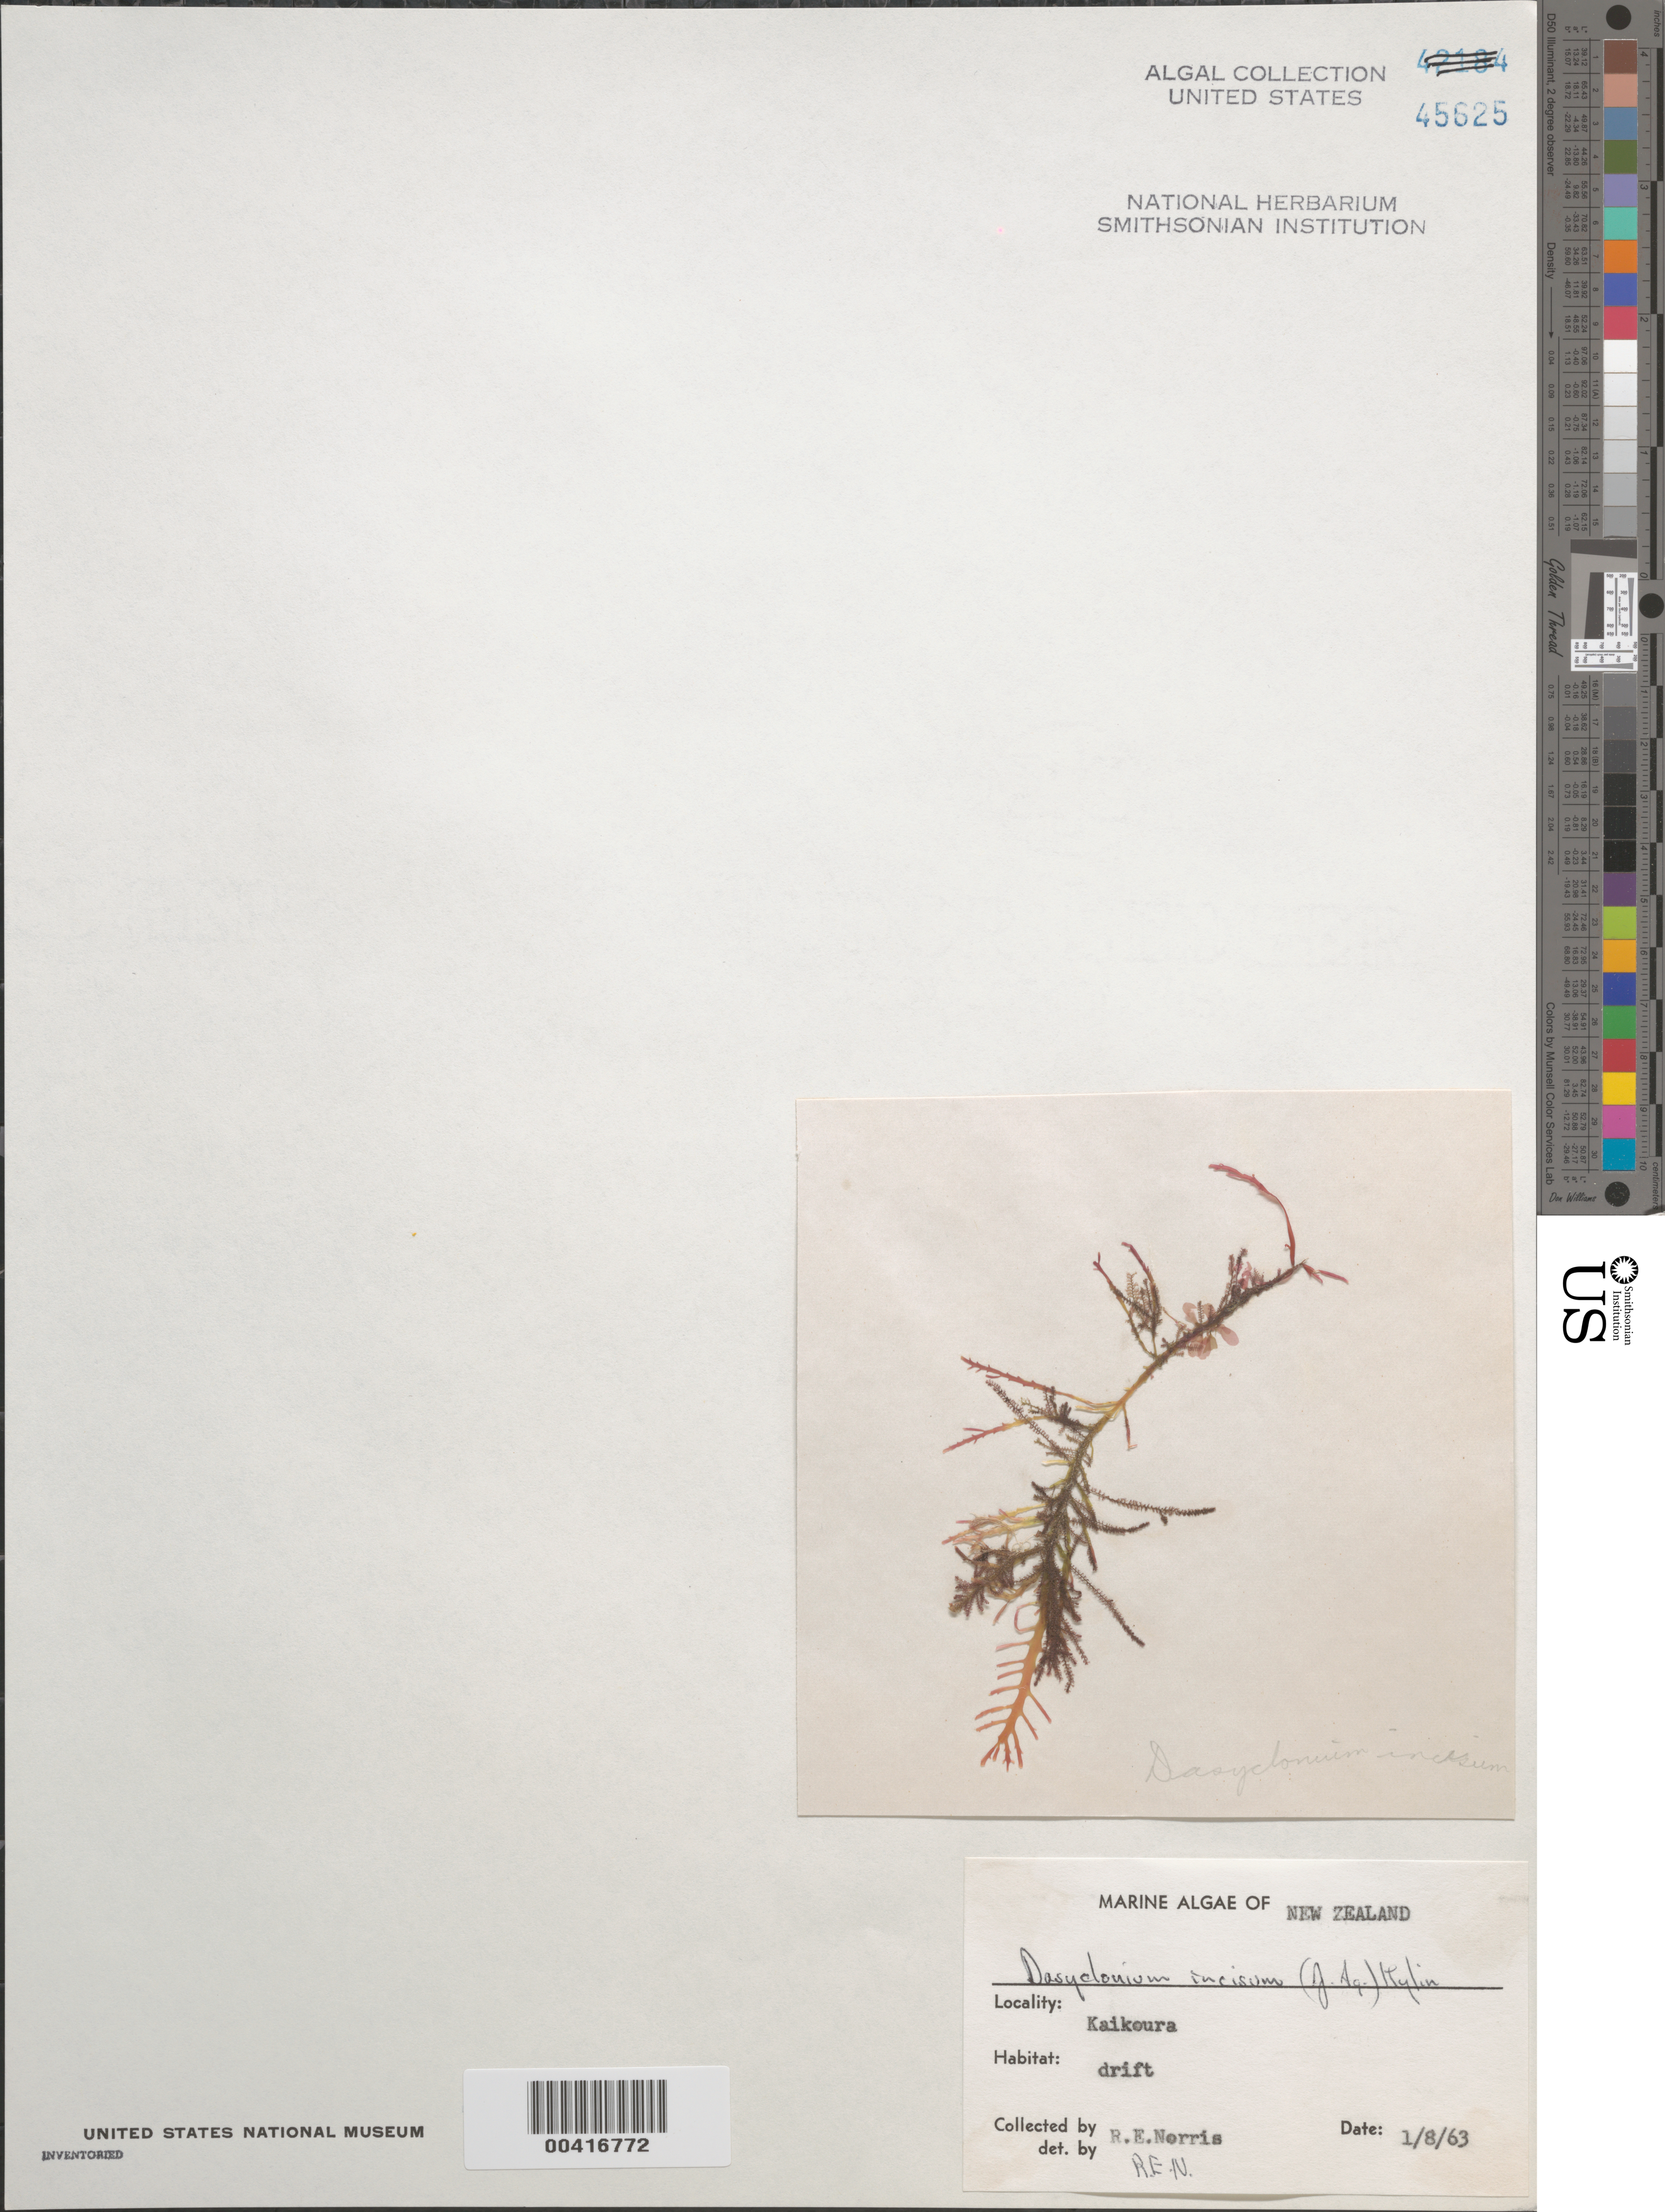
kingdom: Plantae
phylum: Rhodophyta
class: Florideophyceae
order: Ceramiales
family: Rhodomelaceae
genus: Dasyclonium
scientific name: Dasyclonium incisum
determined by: Norris, R. E.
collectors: R. E. Norris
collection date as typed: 08 Jan 1963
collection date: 1963-01-08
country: New Zealand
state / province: Canterbury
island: South Island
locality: Kaikoura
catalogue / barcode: US 45625